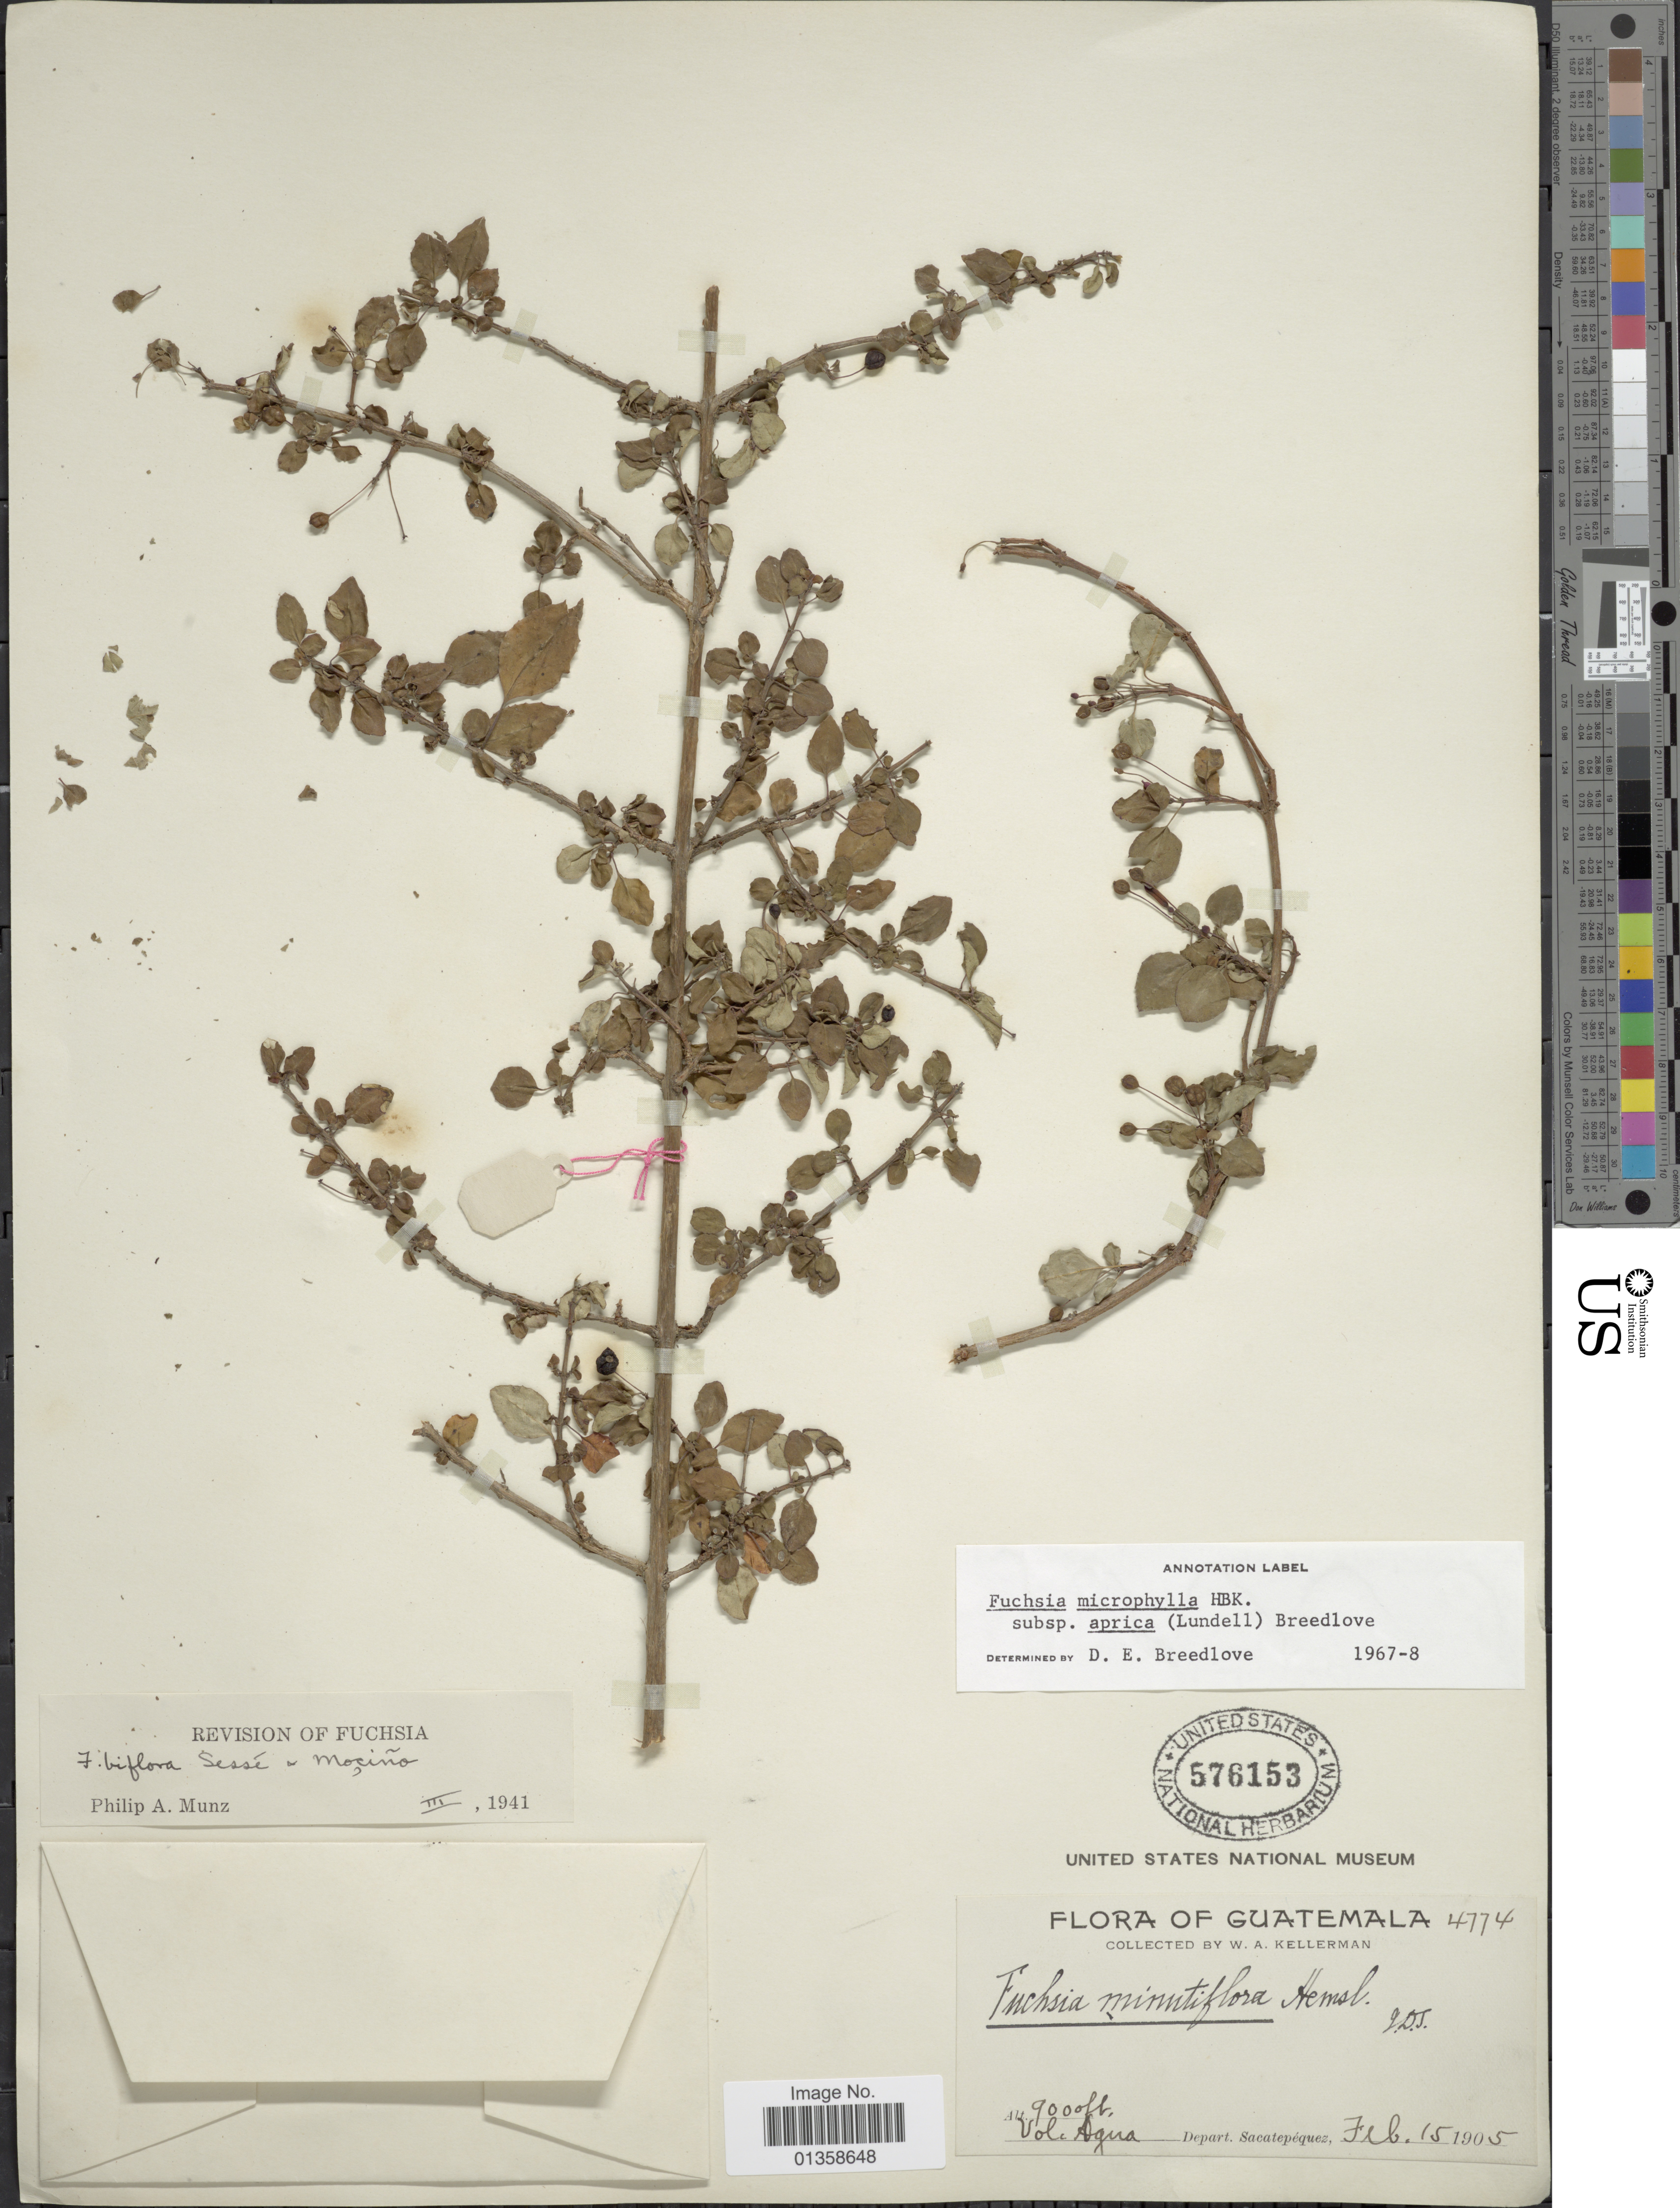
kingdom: Plantae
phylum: Tracheophyta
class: Magnoliopsida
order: Myrtales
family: Onagraceae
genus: Fuchsia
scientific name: Fuchsia microphylla subsp. aprica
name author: (Lundell) Breedlove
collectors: W. Kellerman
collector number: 4774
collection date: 1905-02-15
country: Guatemala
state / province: Sacatepéquez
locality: Vol. Agua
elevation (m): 2743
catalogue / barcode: US 576153